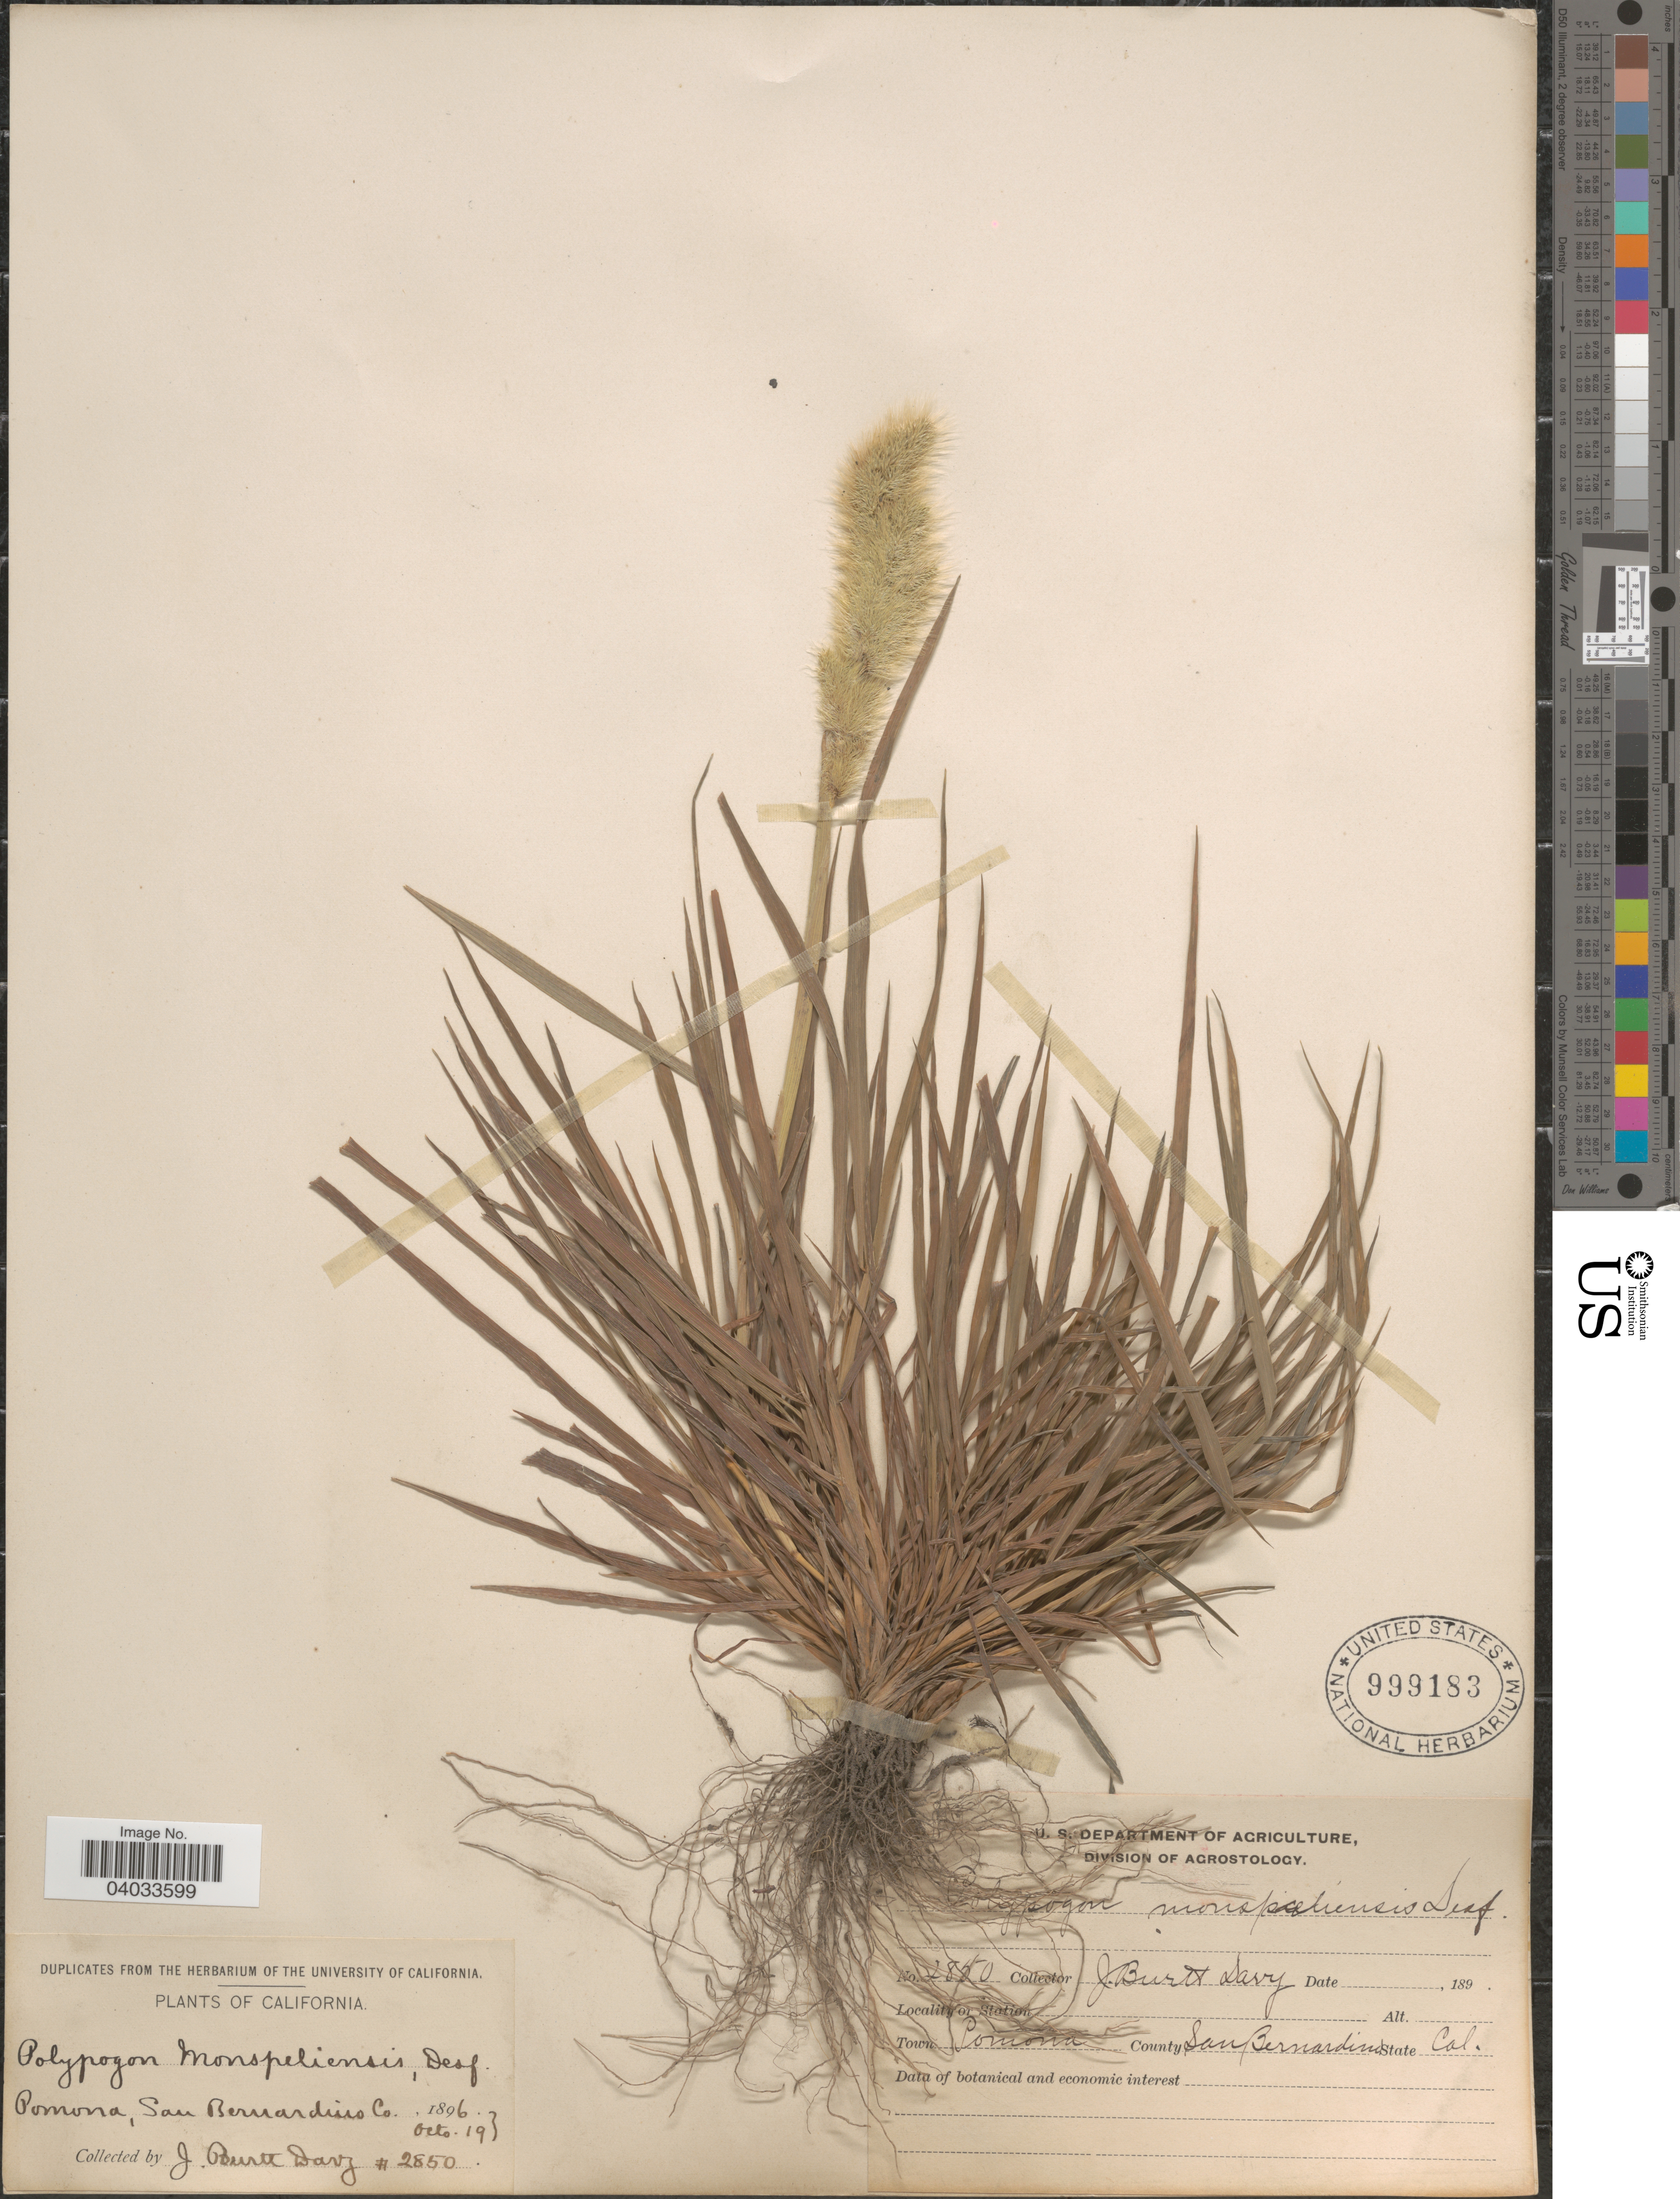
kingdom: Plantae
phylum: Tracheophyta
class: Liliopsida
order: Poales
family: Poaceae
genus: Polypogon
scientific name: Polypogon monspeliensis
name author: (L.) Desf.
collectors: J. Burtt Davy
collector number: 2850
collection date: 1896-10-19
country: United States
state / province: California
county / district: San Bernardino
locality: Town Sonoma, County San Bernardino.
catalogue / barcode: US 999183